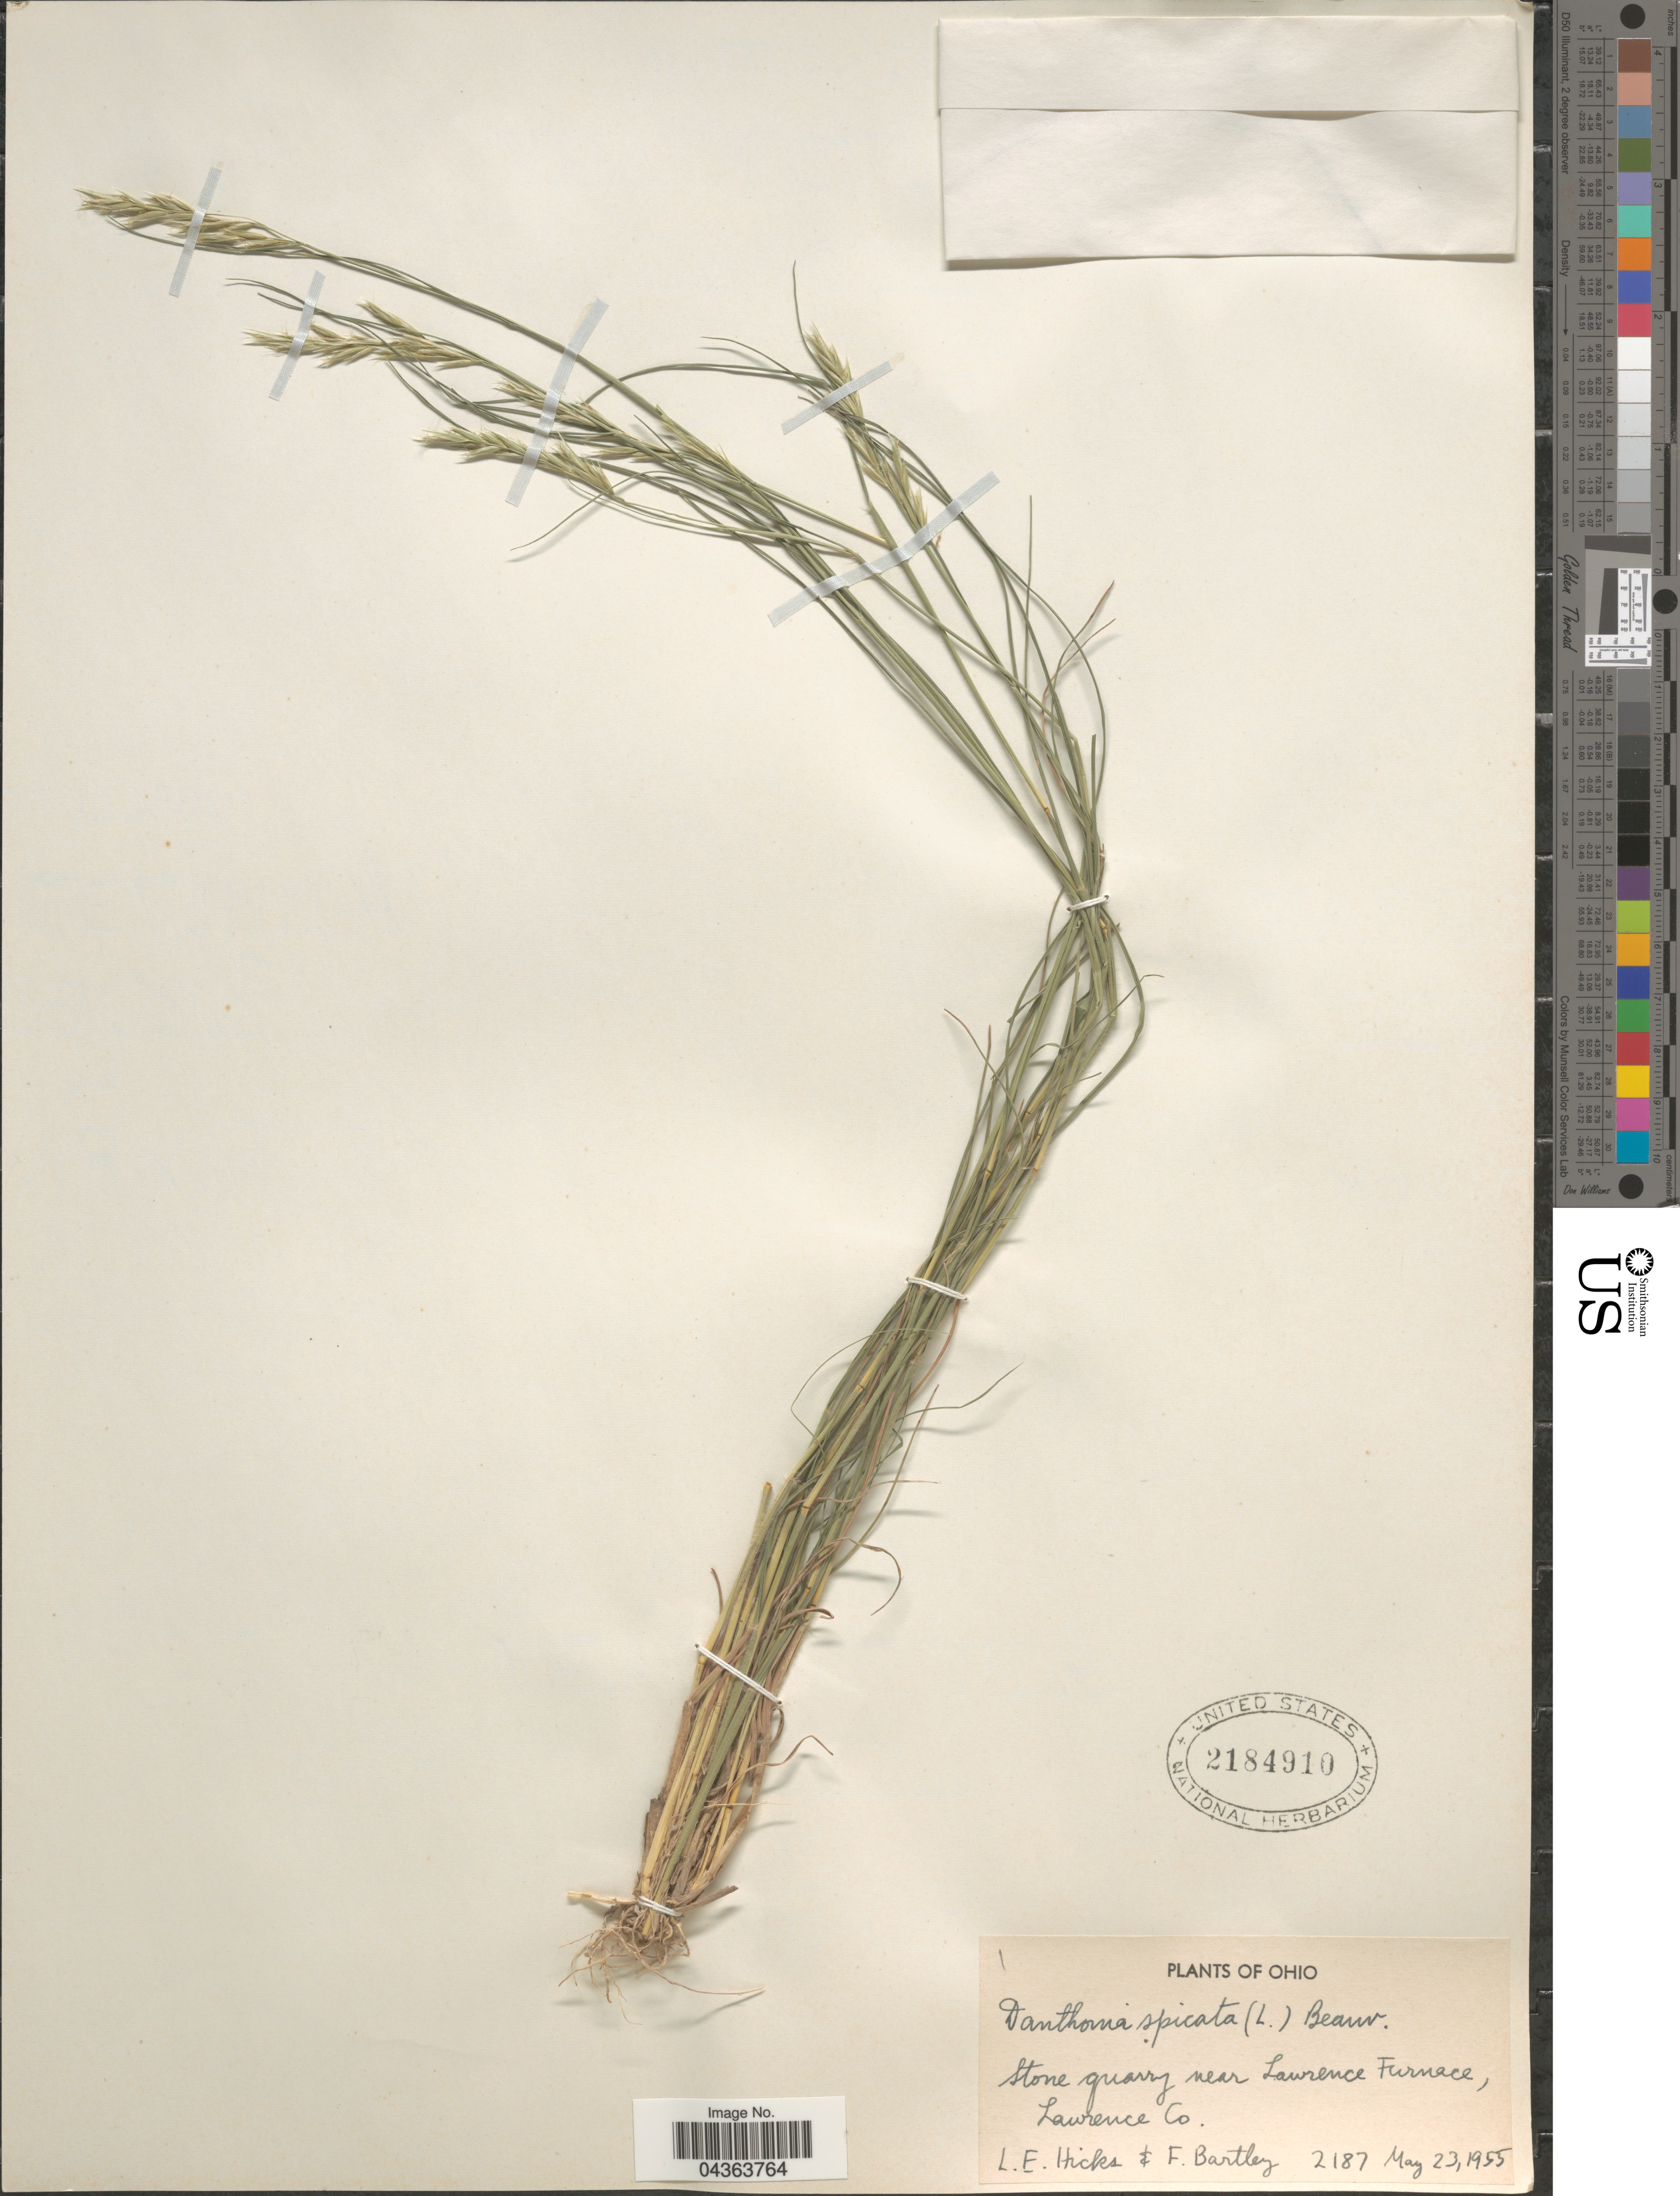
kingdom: Plantae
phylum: Tracheophyta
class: Liliopsida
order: Poales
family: Poaceae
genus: Danthonia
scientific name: Danthonia spicata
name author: (L.) P. Beauv. ex Roem. & Schult.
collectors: L. E. Hicks & F. Bartley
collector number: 2187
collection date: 1955-05-23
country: United States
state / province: Ohio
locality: Stone quarry near Lawrence Furnace, Lawrence Co.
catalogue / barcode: US 2184910